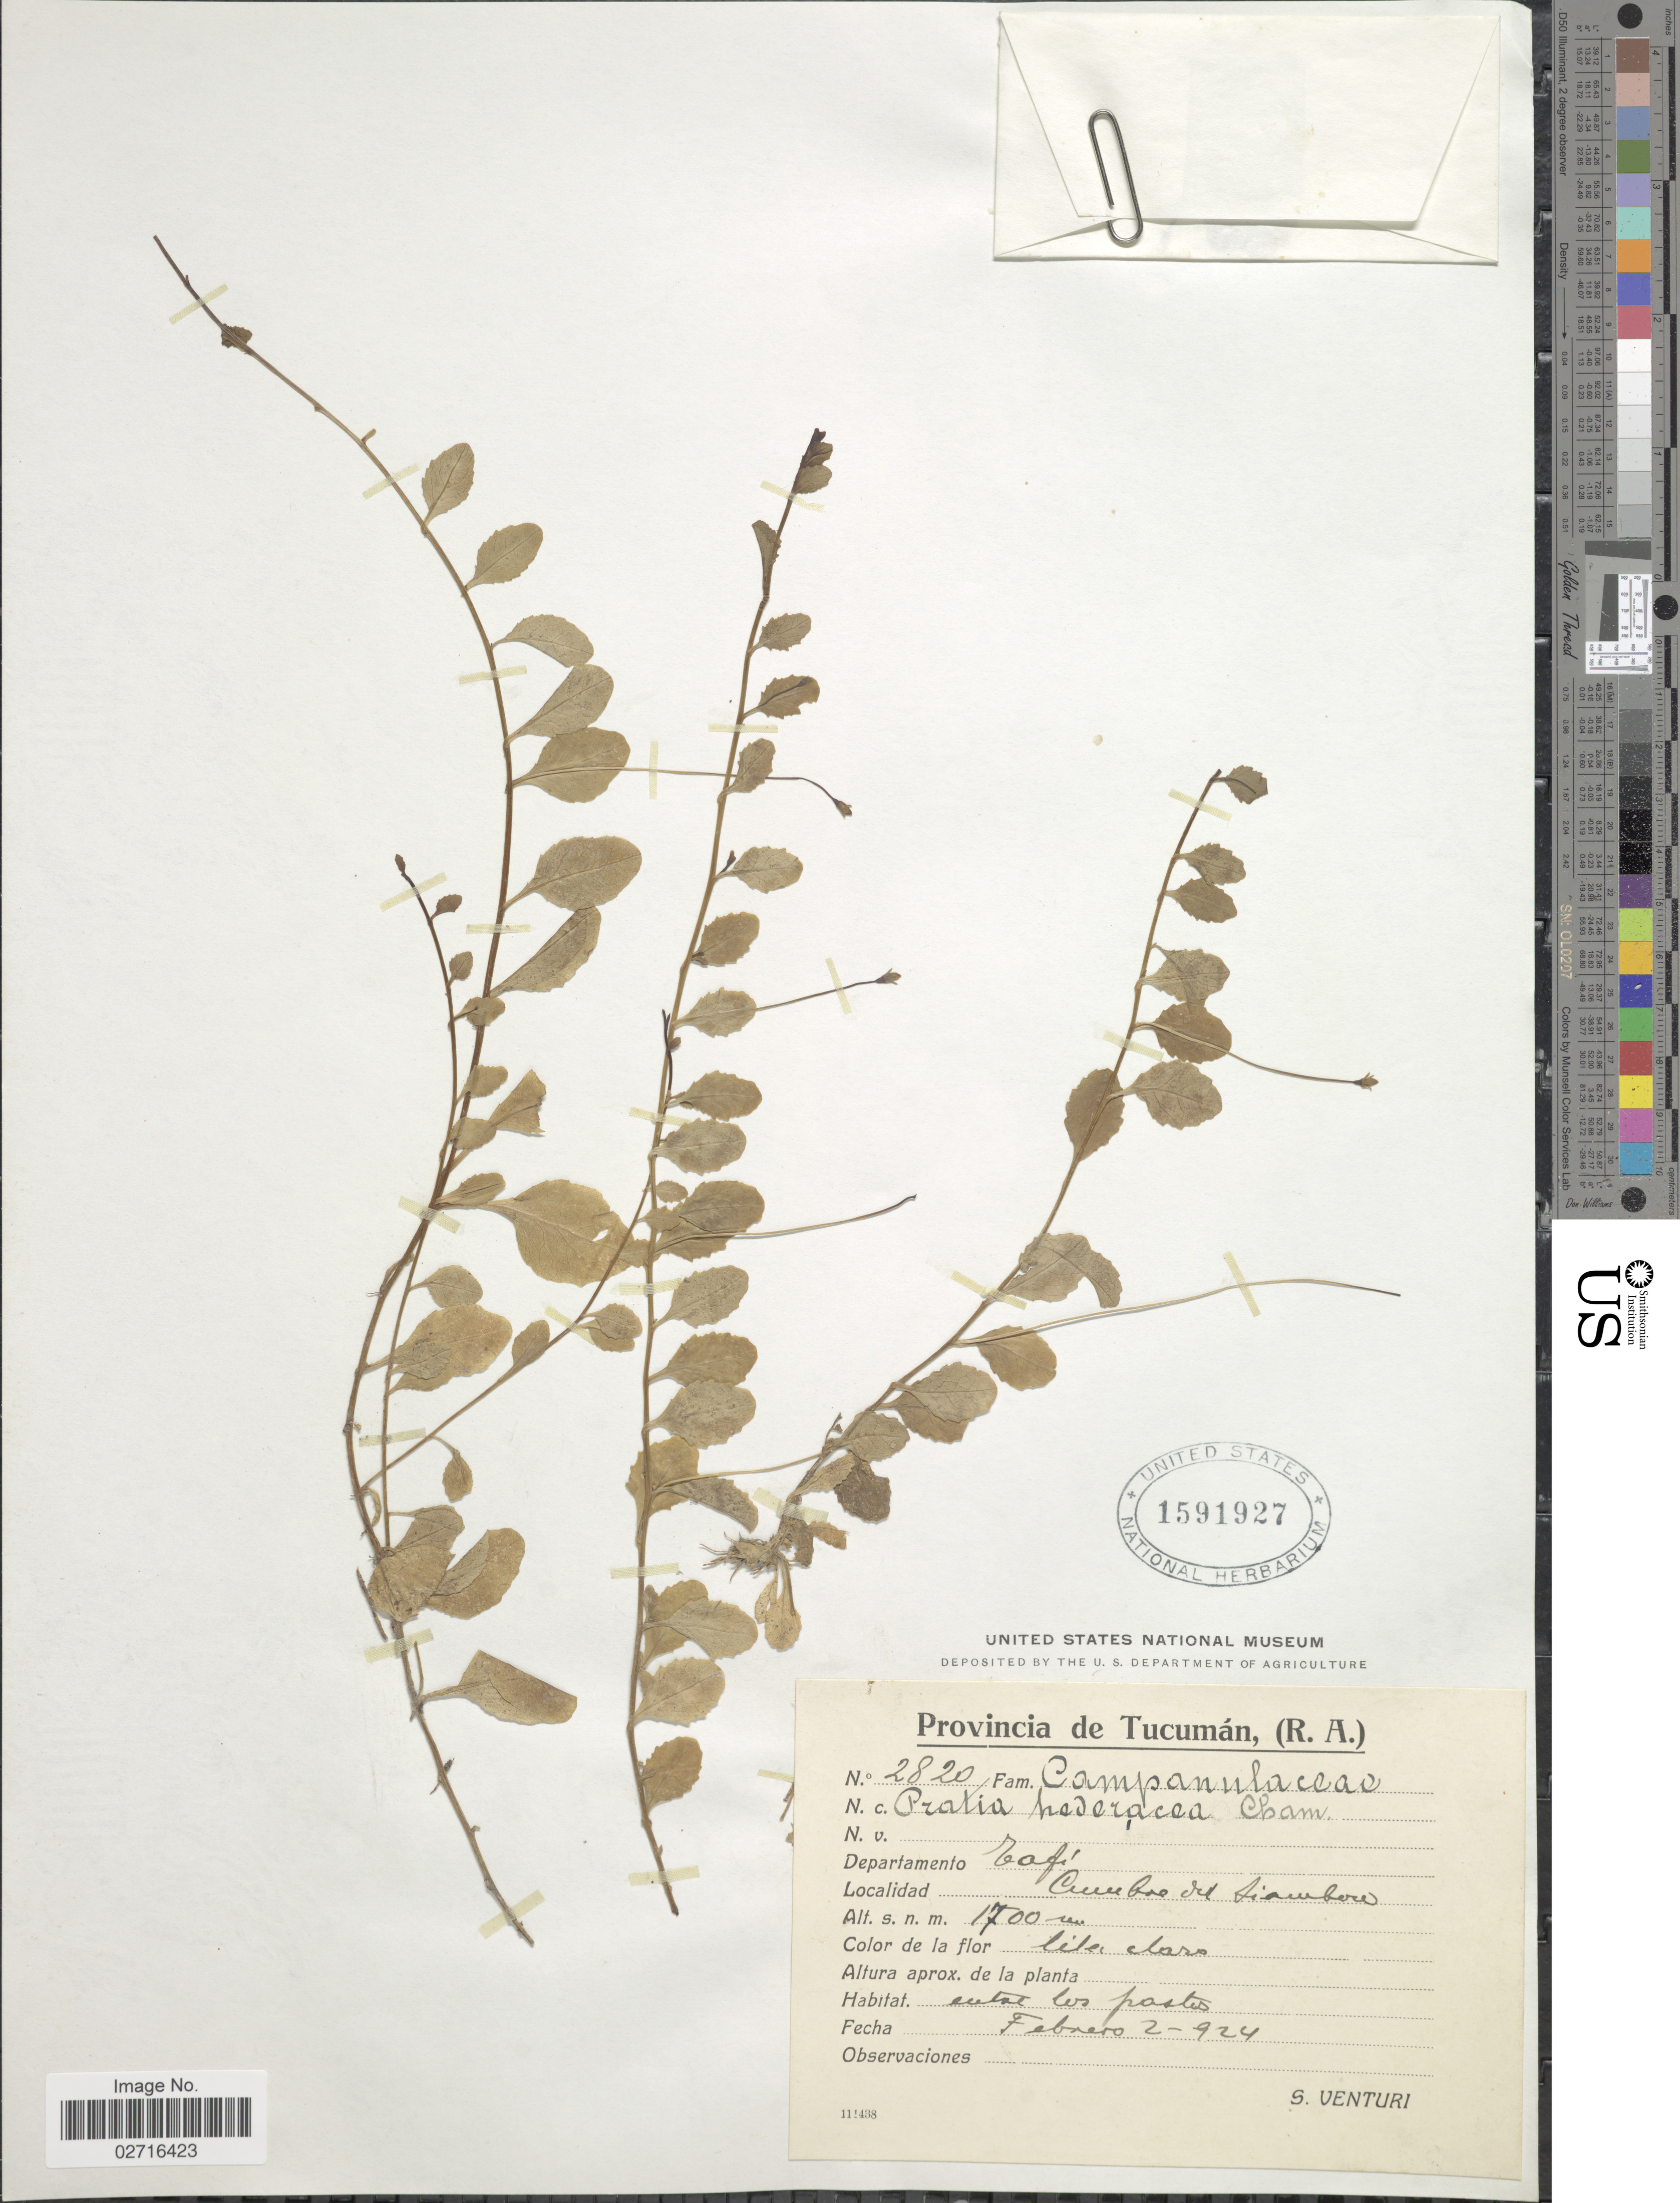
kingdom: Plantae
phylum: Tracheophyta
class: Magnoliopsida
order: Asterales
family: Campanulaceae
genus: Pratia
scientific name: Pratia hederacea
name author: (Cham.) G. Don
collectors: S. Venturi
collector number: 2820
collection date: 1924-02-02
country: Argentina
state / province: Tucuman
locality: Provincia de Tucuman, (R.A.), Departamento Tafi, Cumbre del Siambon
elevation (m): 1700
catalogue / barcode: US 1591927